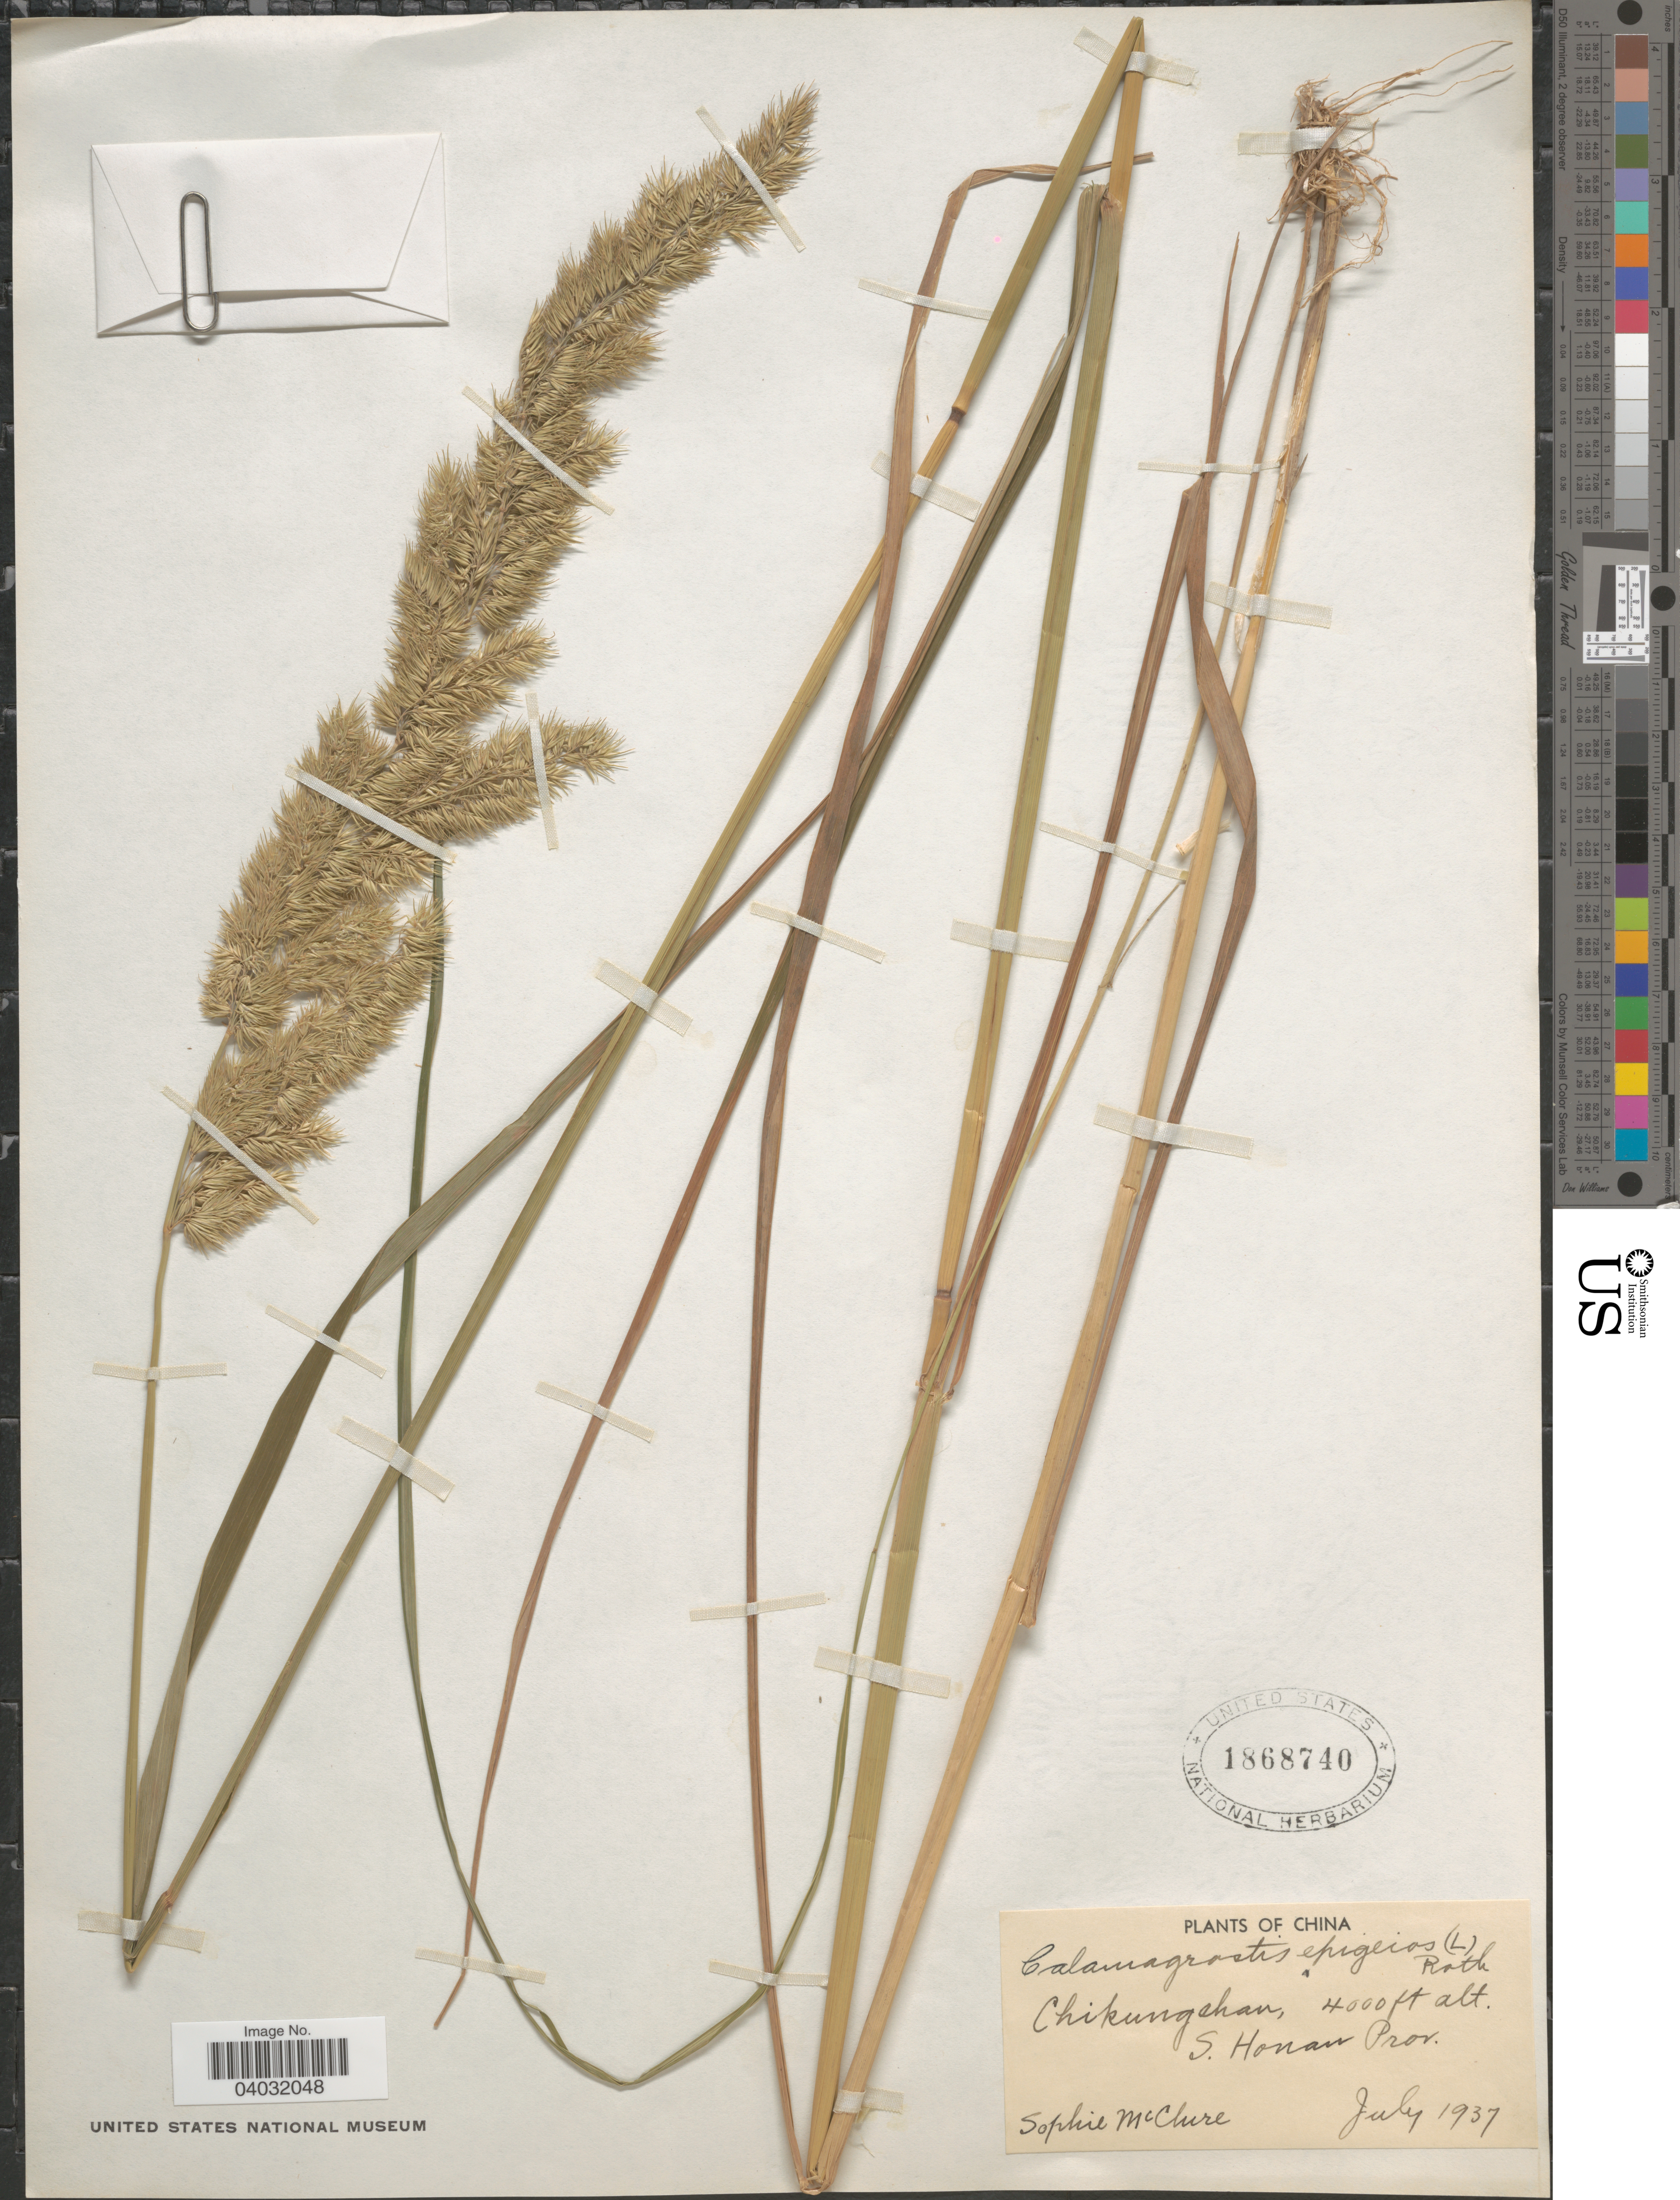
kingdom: Plantae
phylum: Tracheophyta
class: Liliopsida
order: Poales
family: Poaceae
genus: Calamagrostis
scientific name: Calamagrostis epigeios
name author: (L.) Roth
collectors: S. McClure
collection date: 1937-07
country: China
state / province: Henan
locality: Chikunchan, S. Honan Prov.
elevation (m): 1219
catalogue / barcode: US 1868740